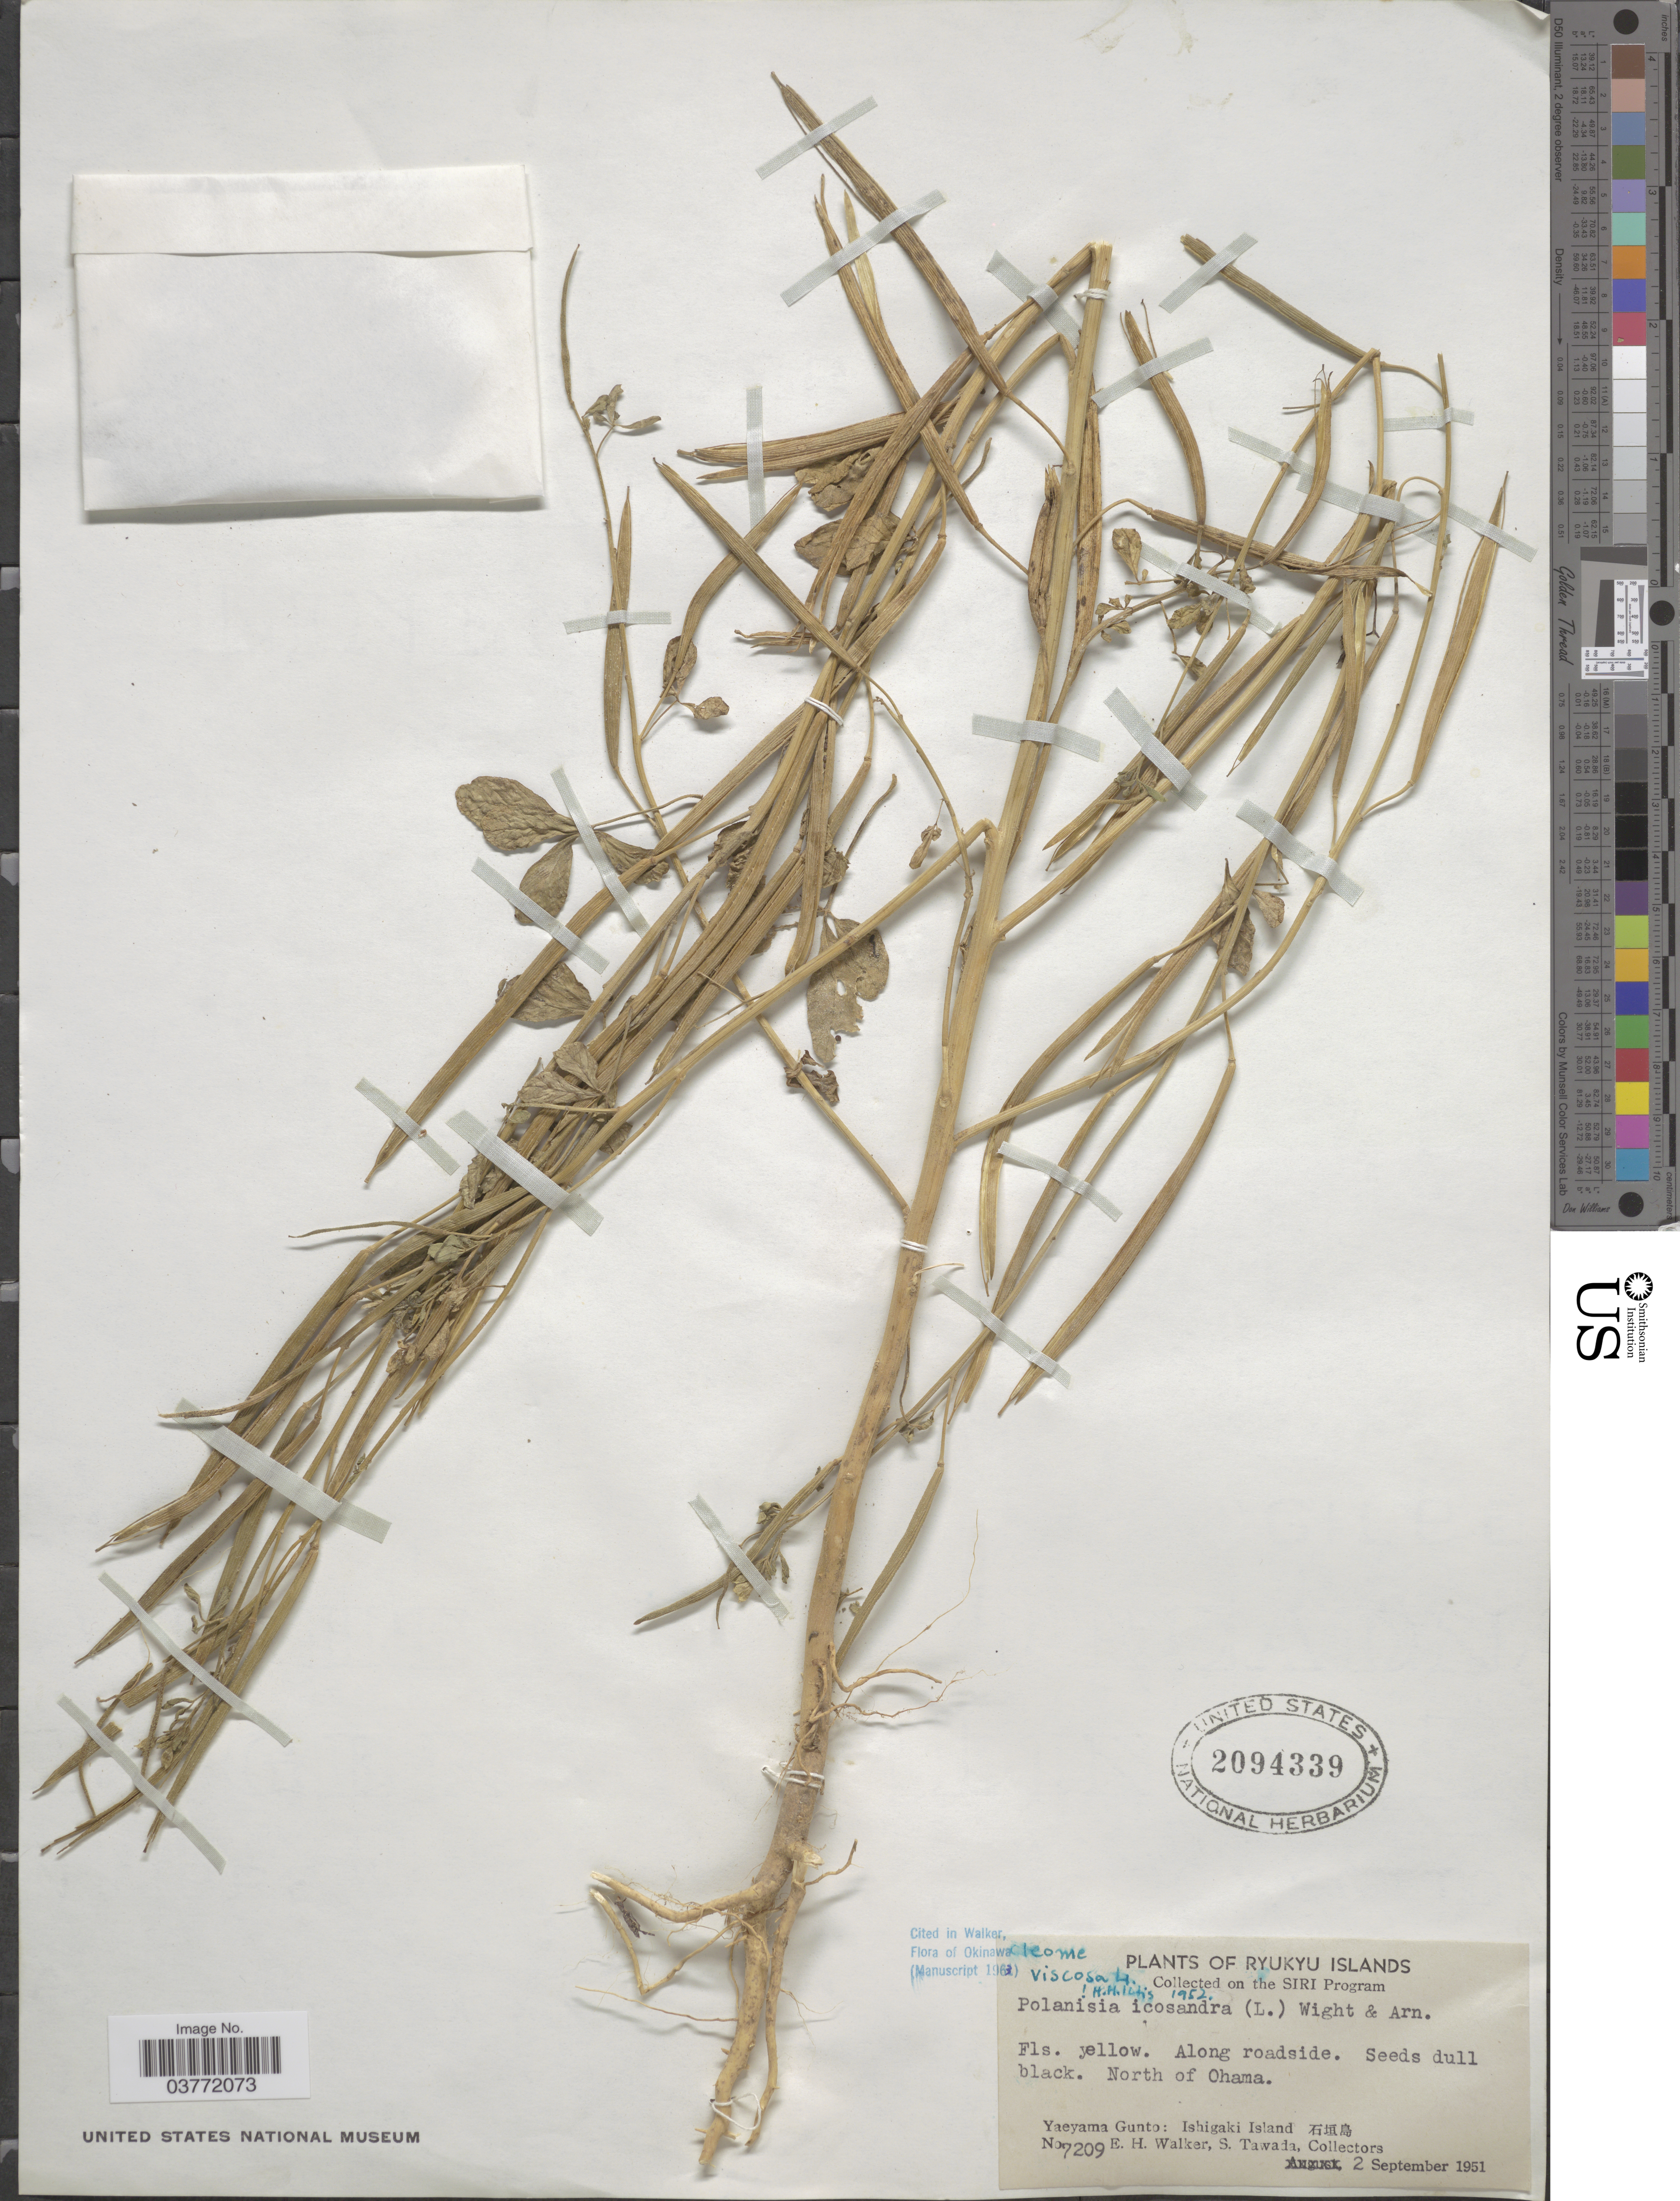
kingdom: Plantae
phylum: Tracheophyta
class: Magnoliopsida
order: Brassicales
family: Cleomaceae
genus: Arivela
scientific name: Arivela viscosa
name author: (L.) Raf.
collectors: E. H. Walker & S. Tawada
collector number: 7209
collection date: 1951-09-02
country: Japan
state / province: Okinawa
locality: Ryukyu Islands. North of Ohama. Yaeyama Gunto: Ishigaki Island X.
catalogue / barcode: US 2094339